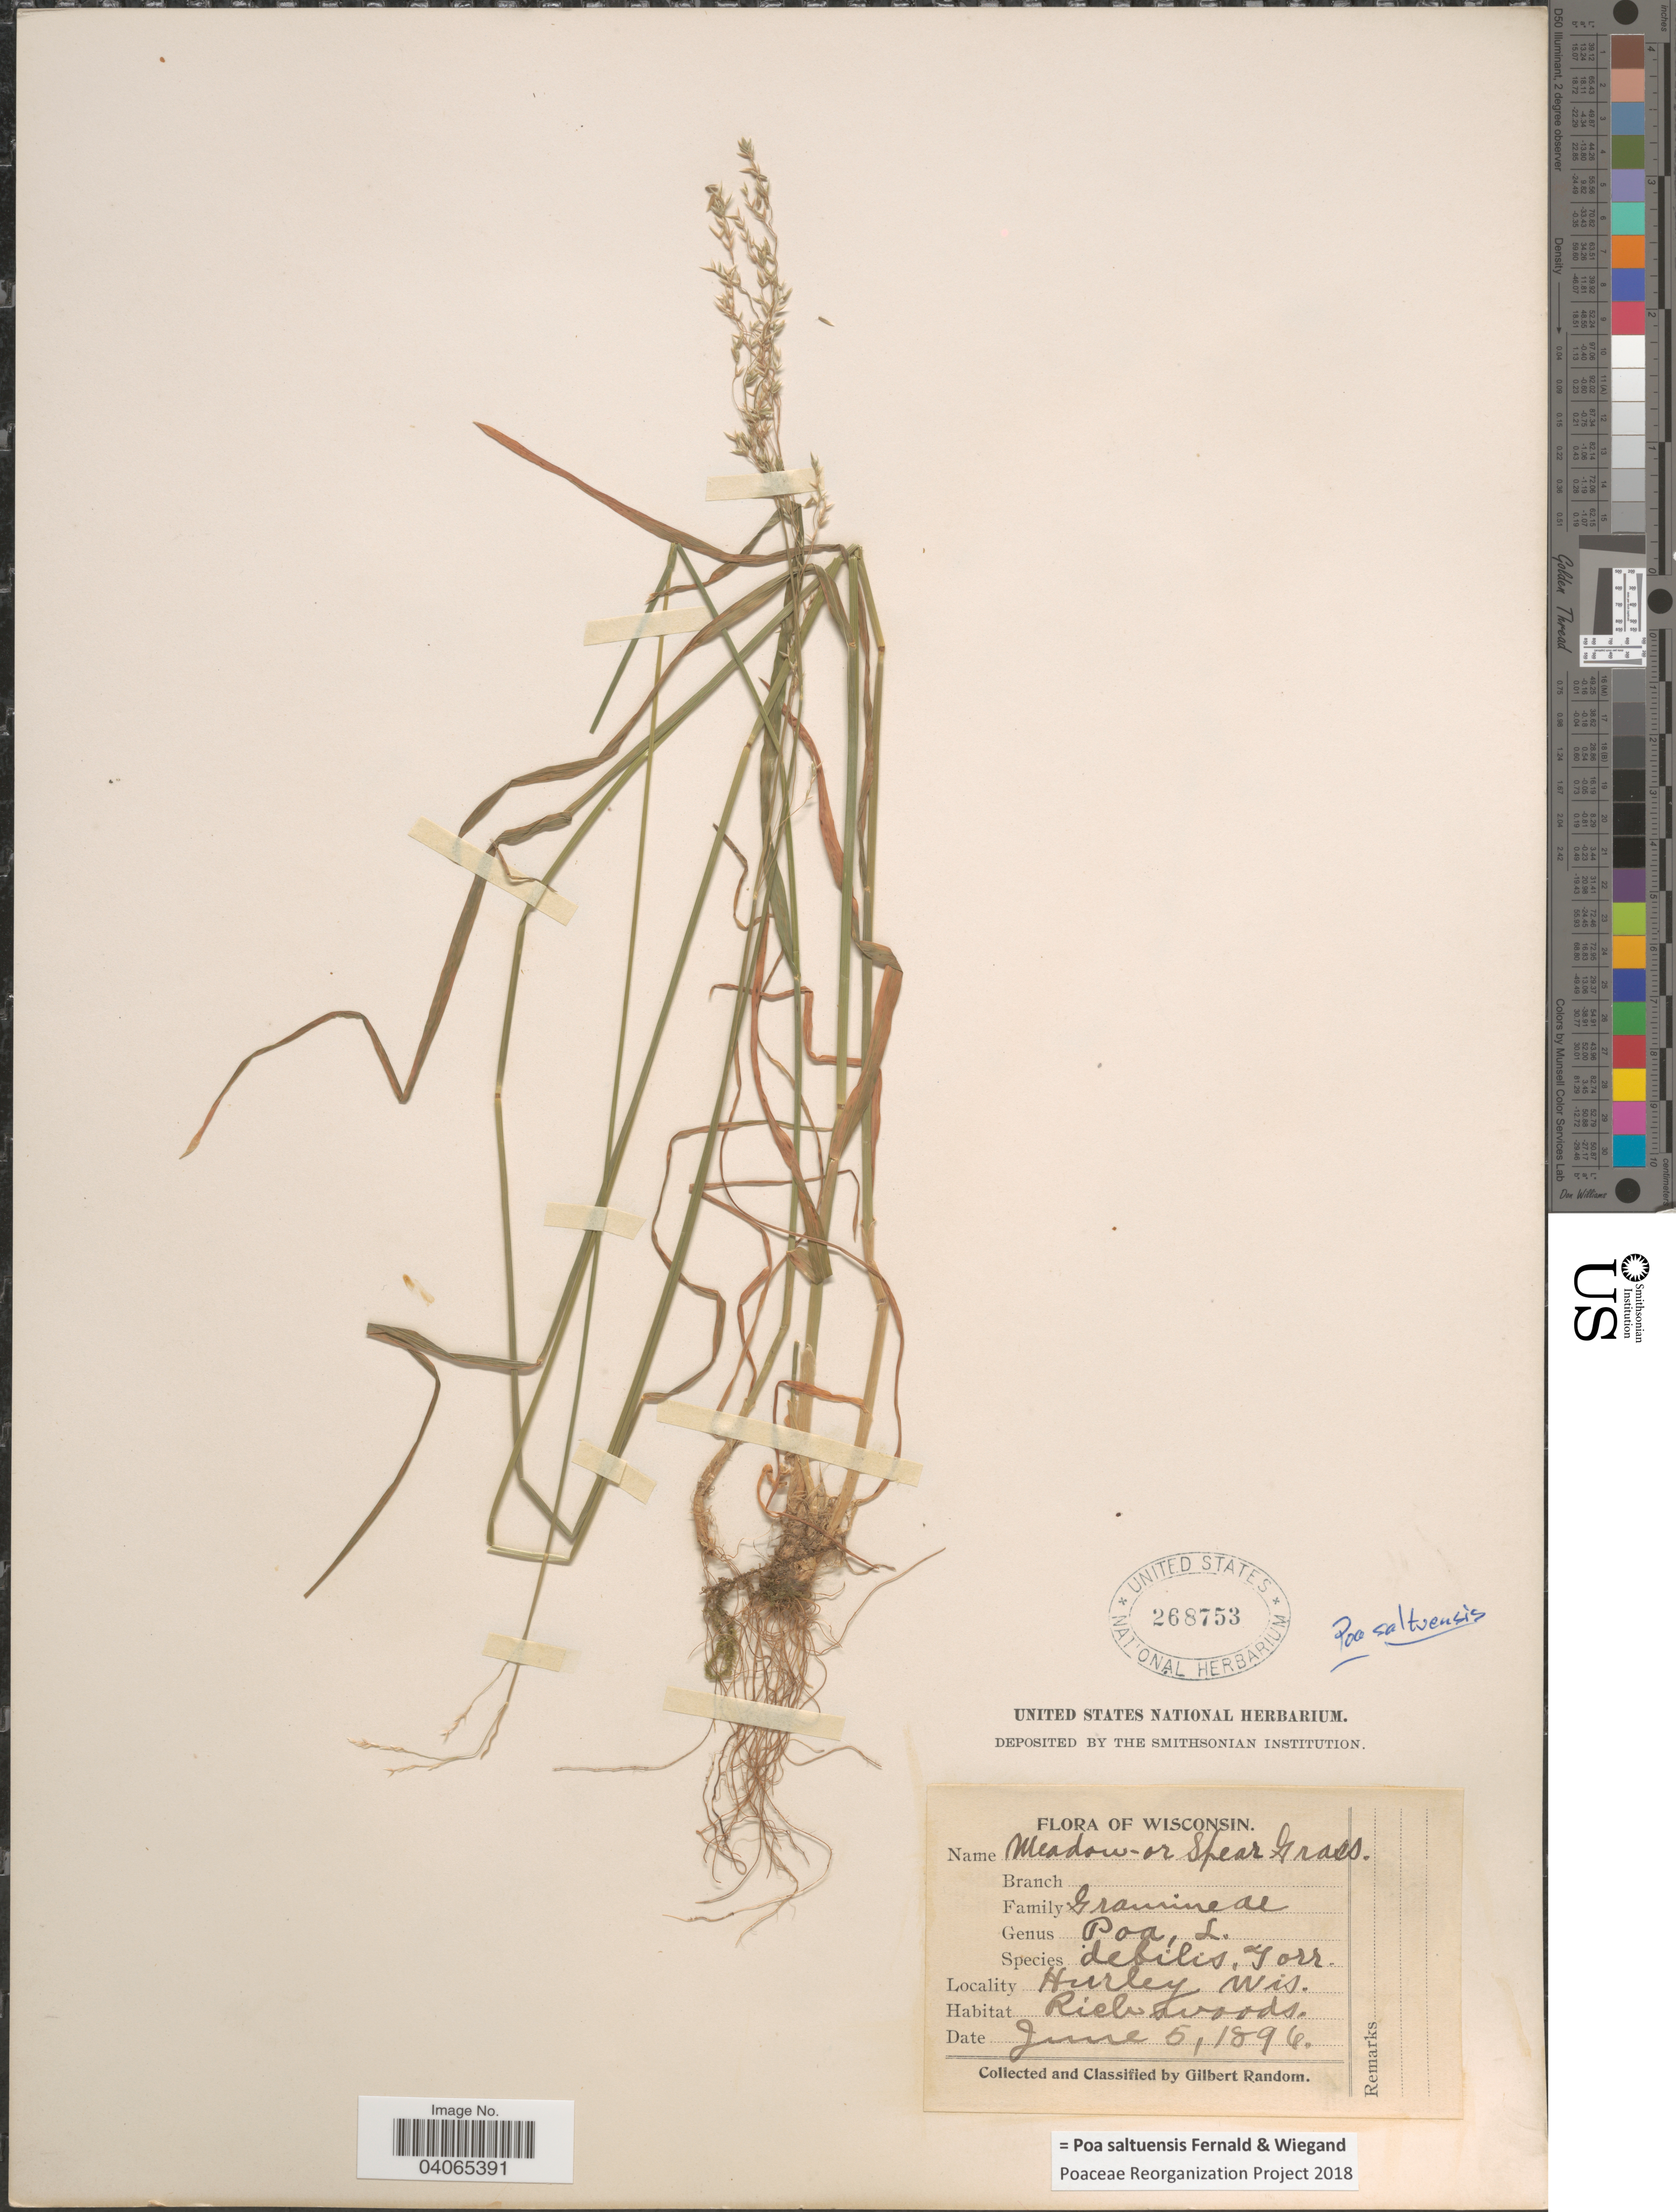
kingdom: Plantae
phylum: Tracheophyta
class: Liliopsida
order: Poales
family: Poaceae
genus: Poa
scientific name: Poa saltuensis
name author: Fernald & Wiegand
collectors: G. Random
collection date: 1896-06-05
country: United States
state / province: Wisconsin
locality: Hurley. Rich woods.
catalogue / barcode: US 268753